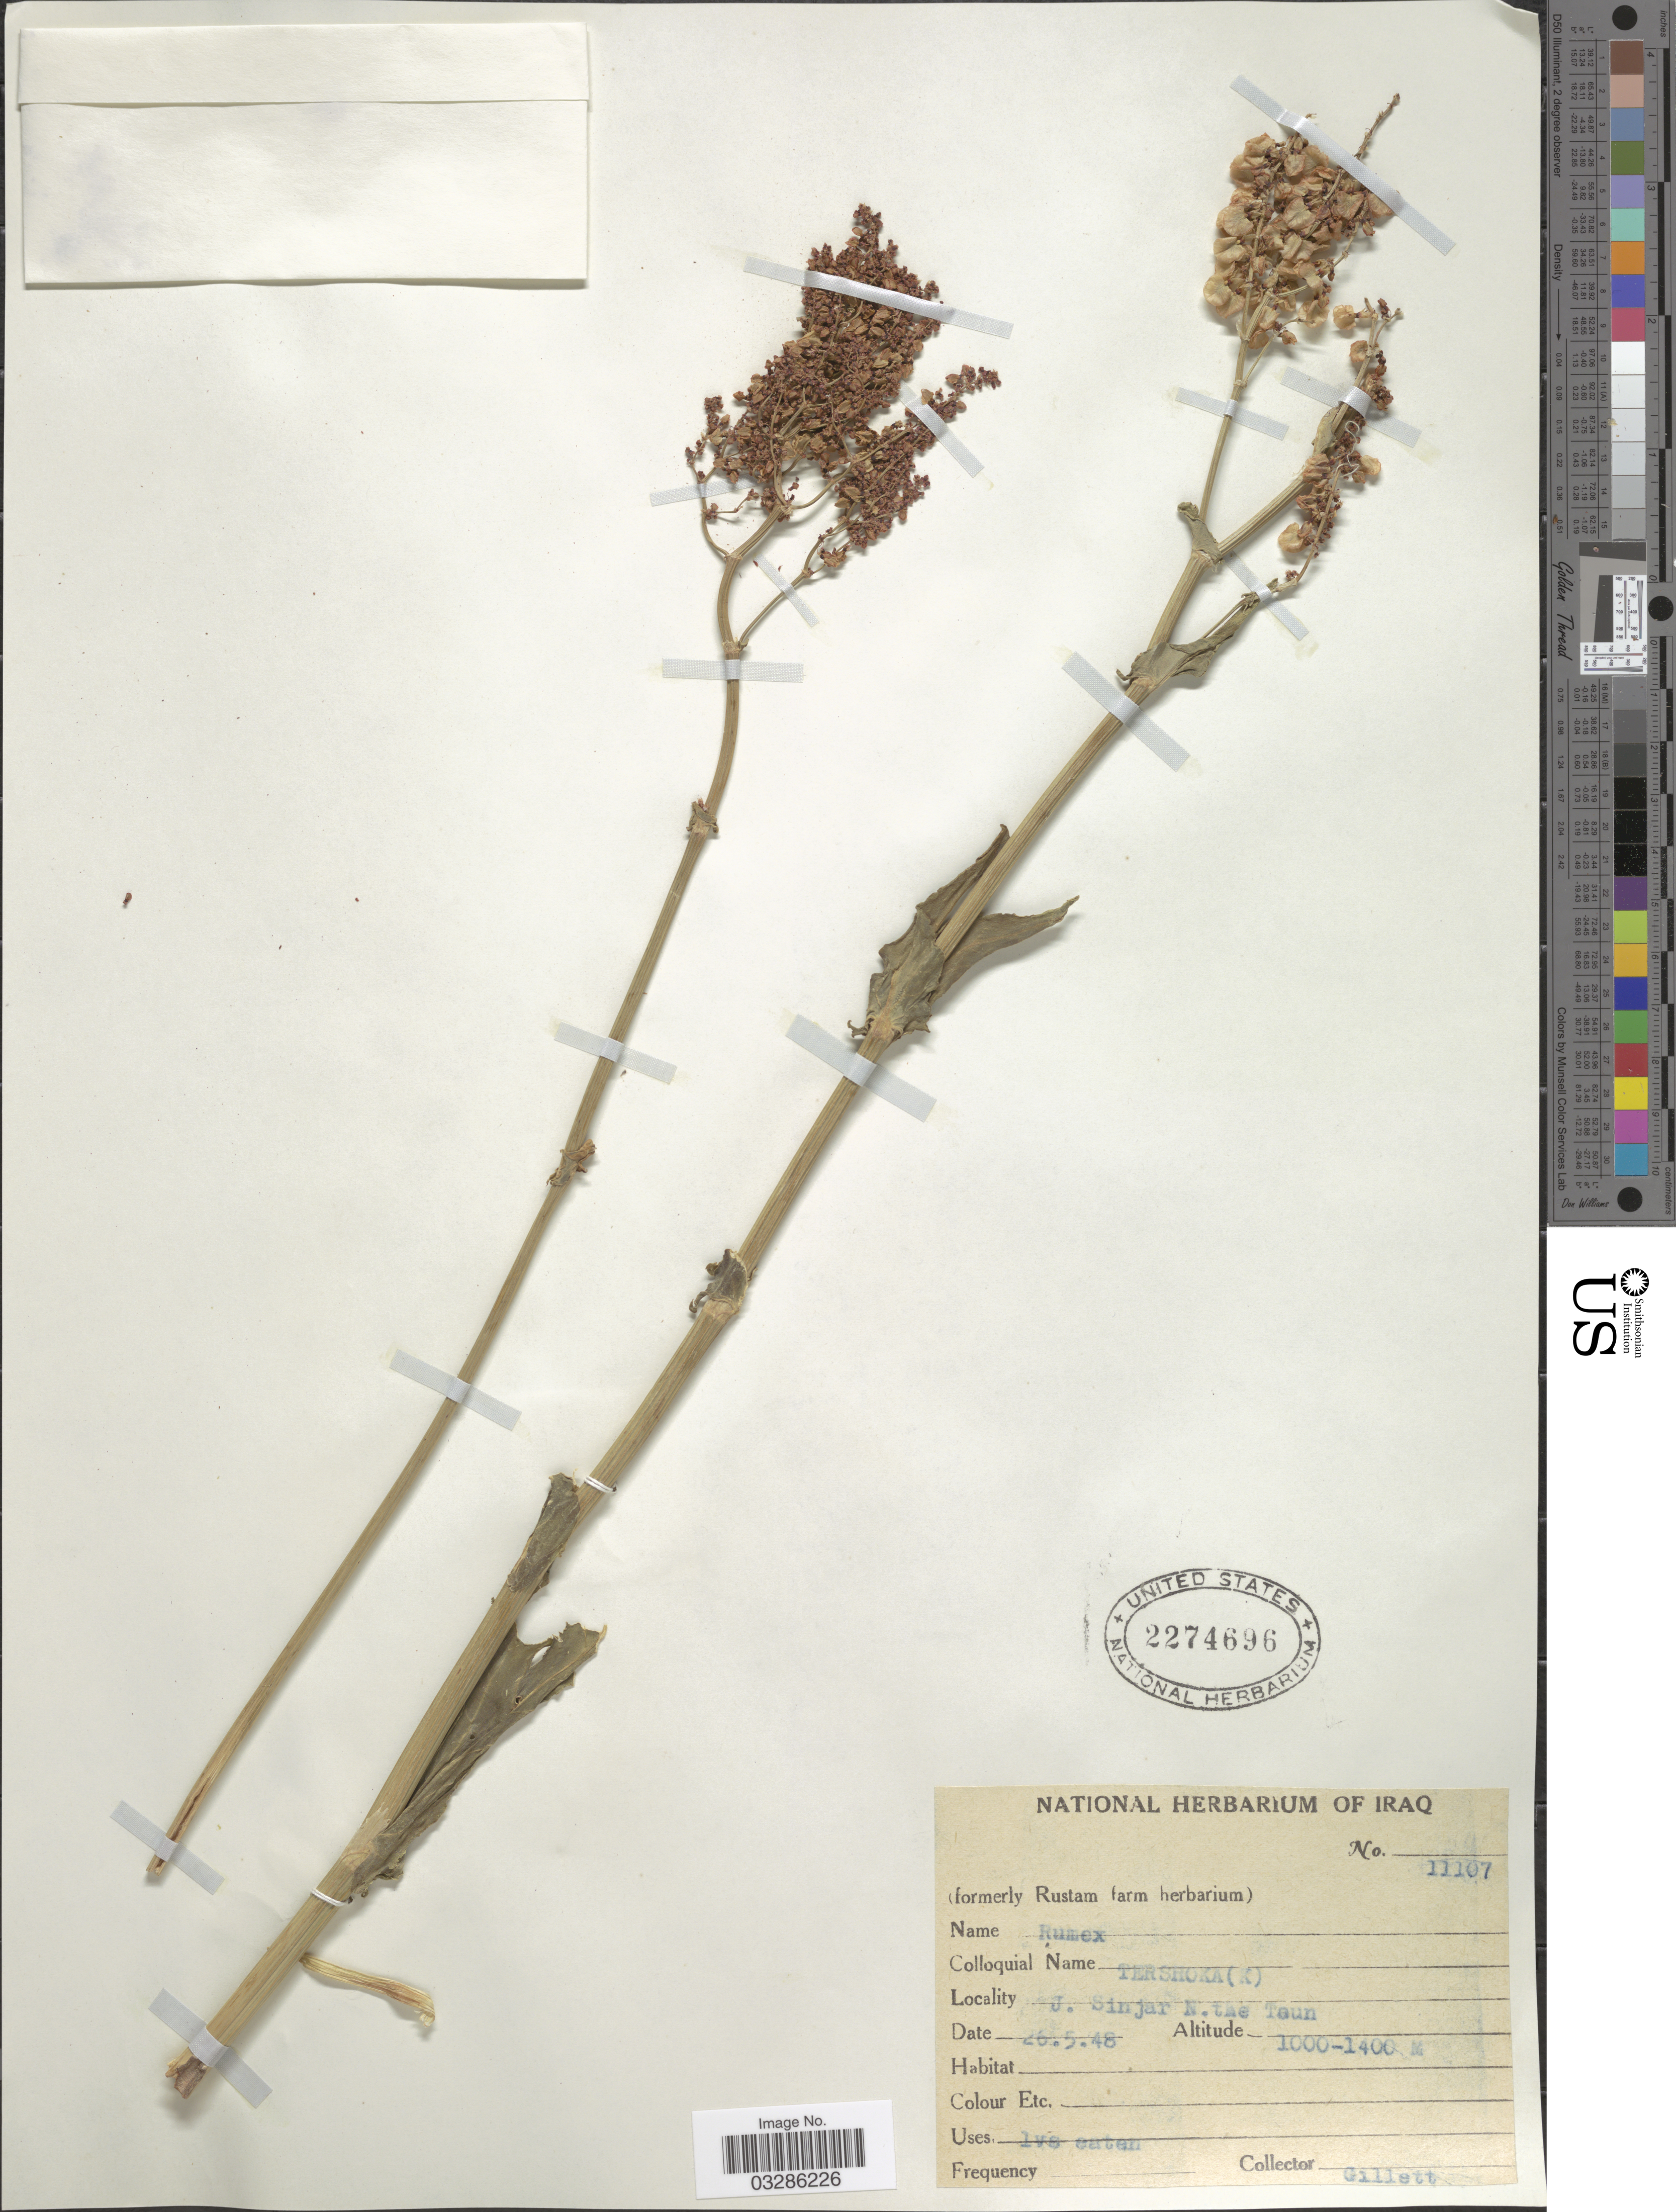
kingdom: Plantae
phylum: Tracheophyta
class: Magnoliopsida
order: Caryophyllales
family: Polygonaceae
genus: Rumex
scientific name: Rumex sp.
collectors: Gillett, --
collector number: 11107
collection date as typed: Transcribed d/m/y: 26/5/48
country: Iraq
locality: J. Sinjar N. the Taun.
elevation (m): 1000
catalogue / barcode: US 2274696